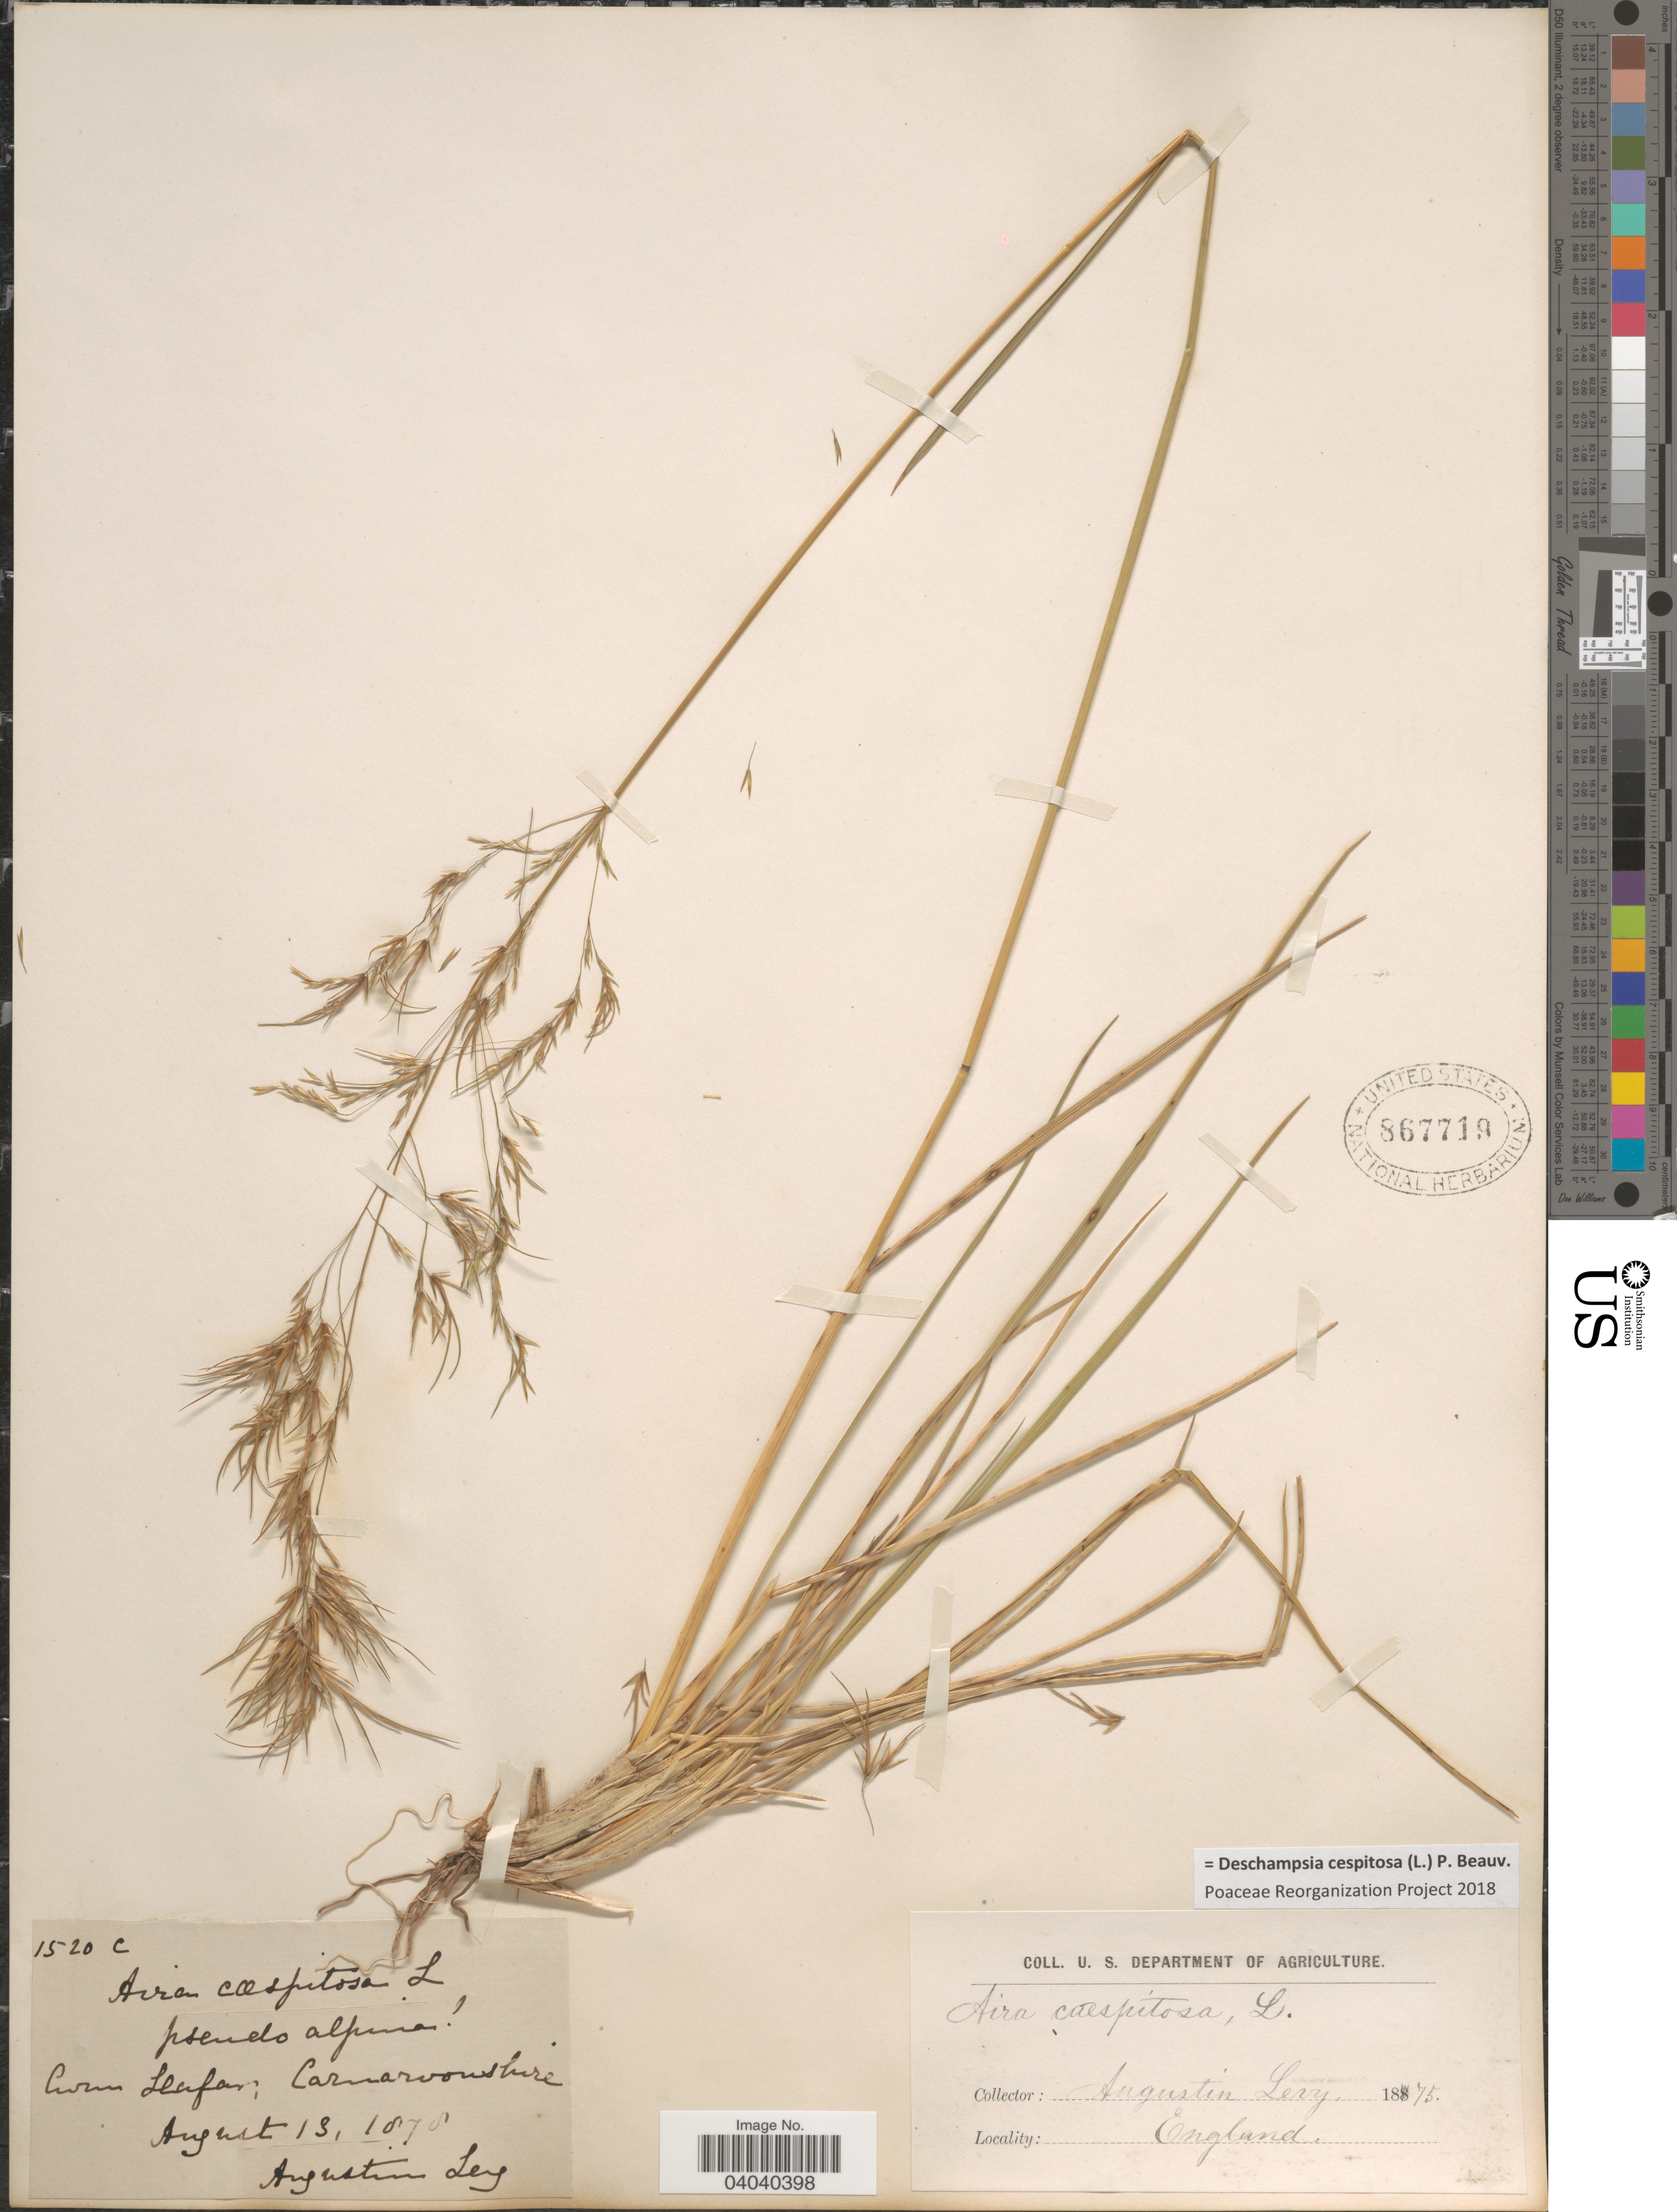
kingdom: Plantae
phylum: Tracheophyta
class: Liliopsida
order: Poales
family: Poaceae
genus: Deschampsia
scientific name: Deschampsia cespitosa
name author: (L.) P. Beauv.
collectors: L. Augustin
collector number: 1520 C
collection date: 1878-08-13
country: United Kingdom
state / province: Wales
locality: Cwm Llafar: Carnarvonshire (Caernarfonshire)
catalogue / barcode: US 867719